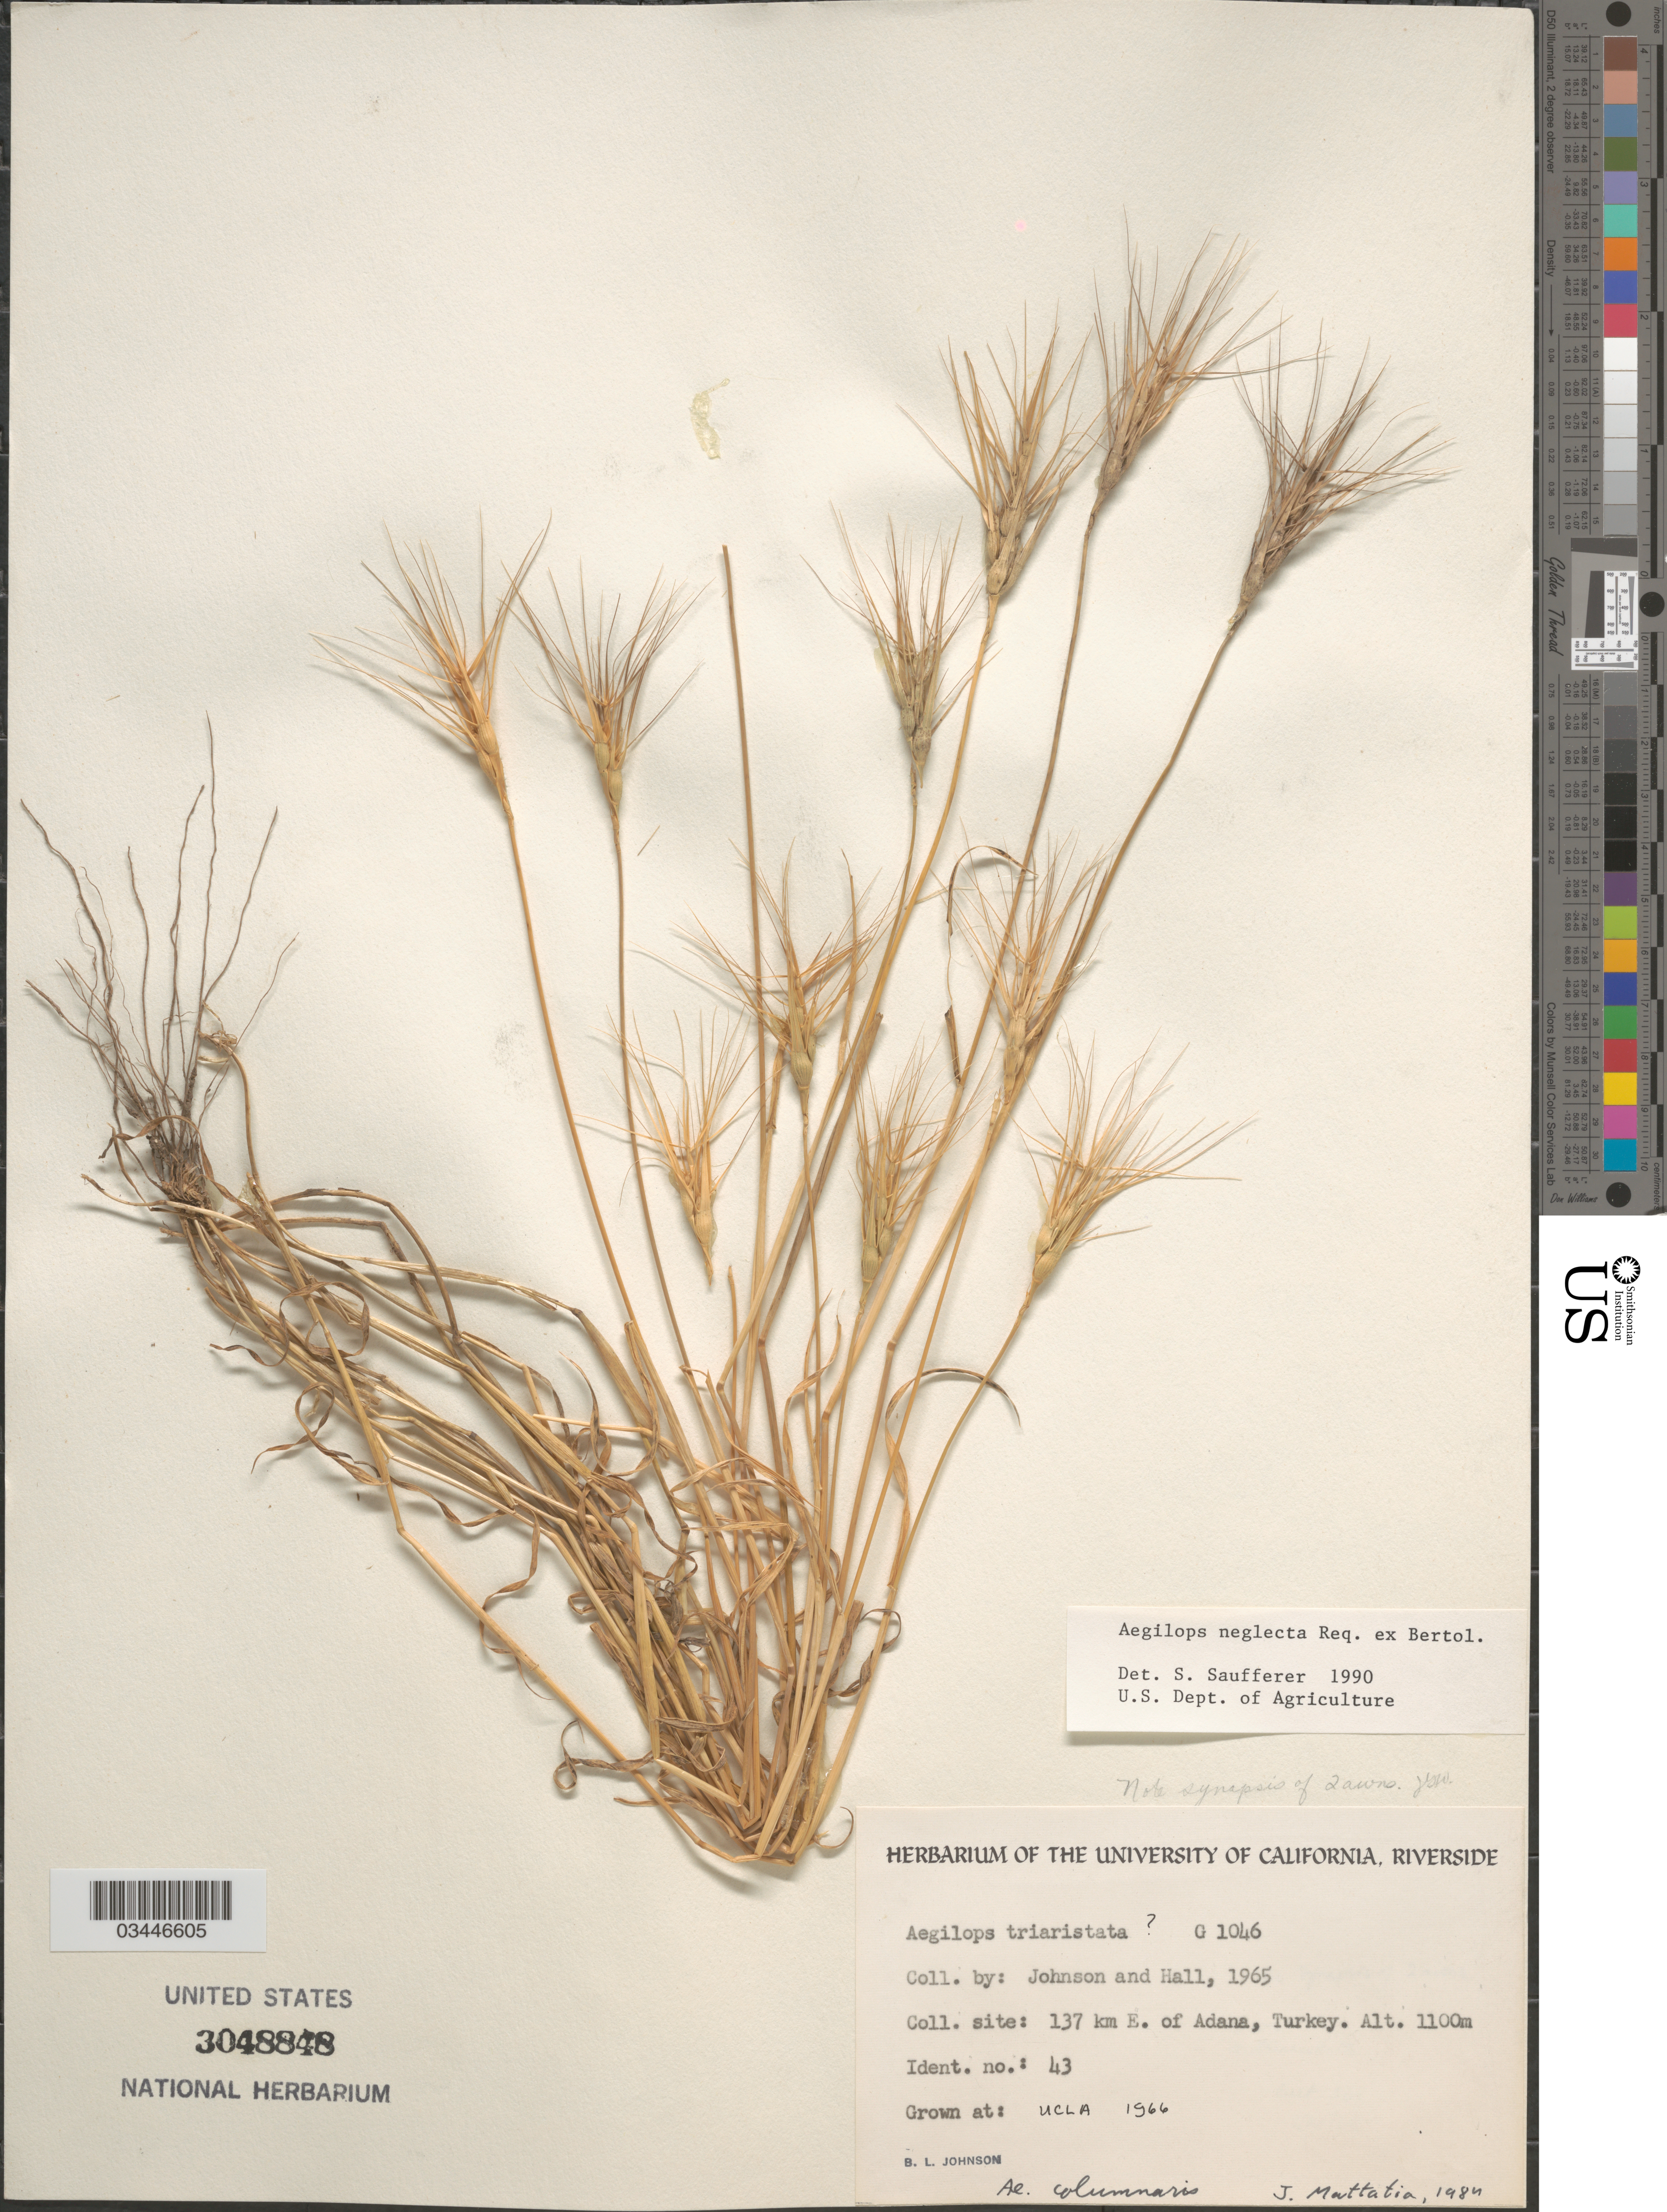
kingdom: Plantae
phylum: Tracheophyta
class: Liliopsida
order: Poales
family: Poaceae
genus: Aegilops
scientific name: Aegilops neglecta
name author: Req. ex Bertol.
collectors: B. Johnson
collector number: G1046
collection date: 1966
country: United States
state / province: California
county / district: Los Angeles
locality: UCLA.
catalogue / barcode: US 3048848